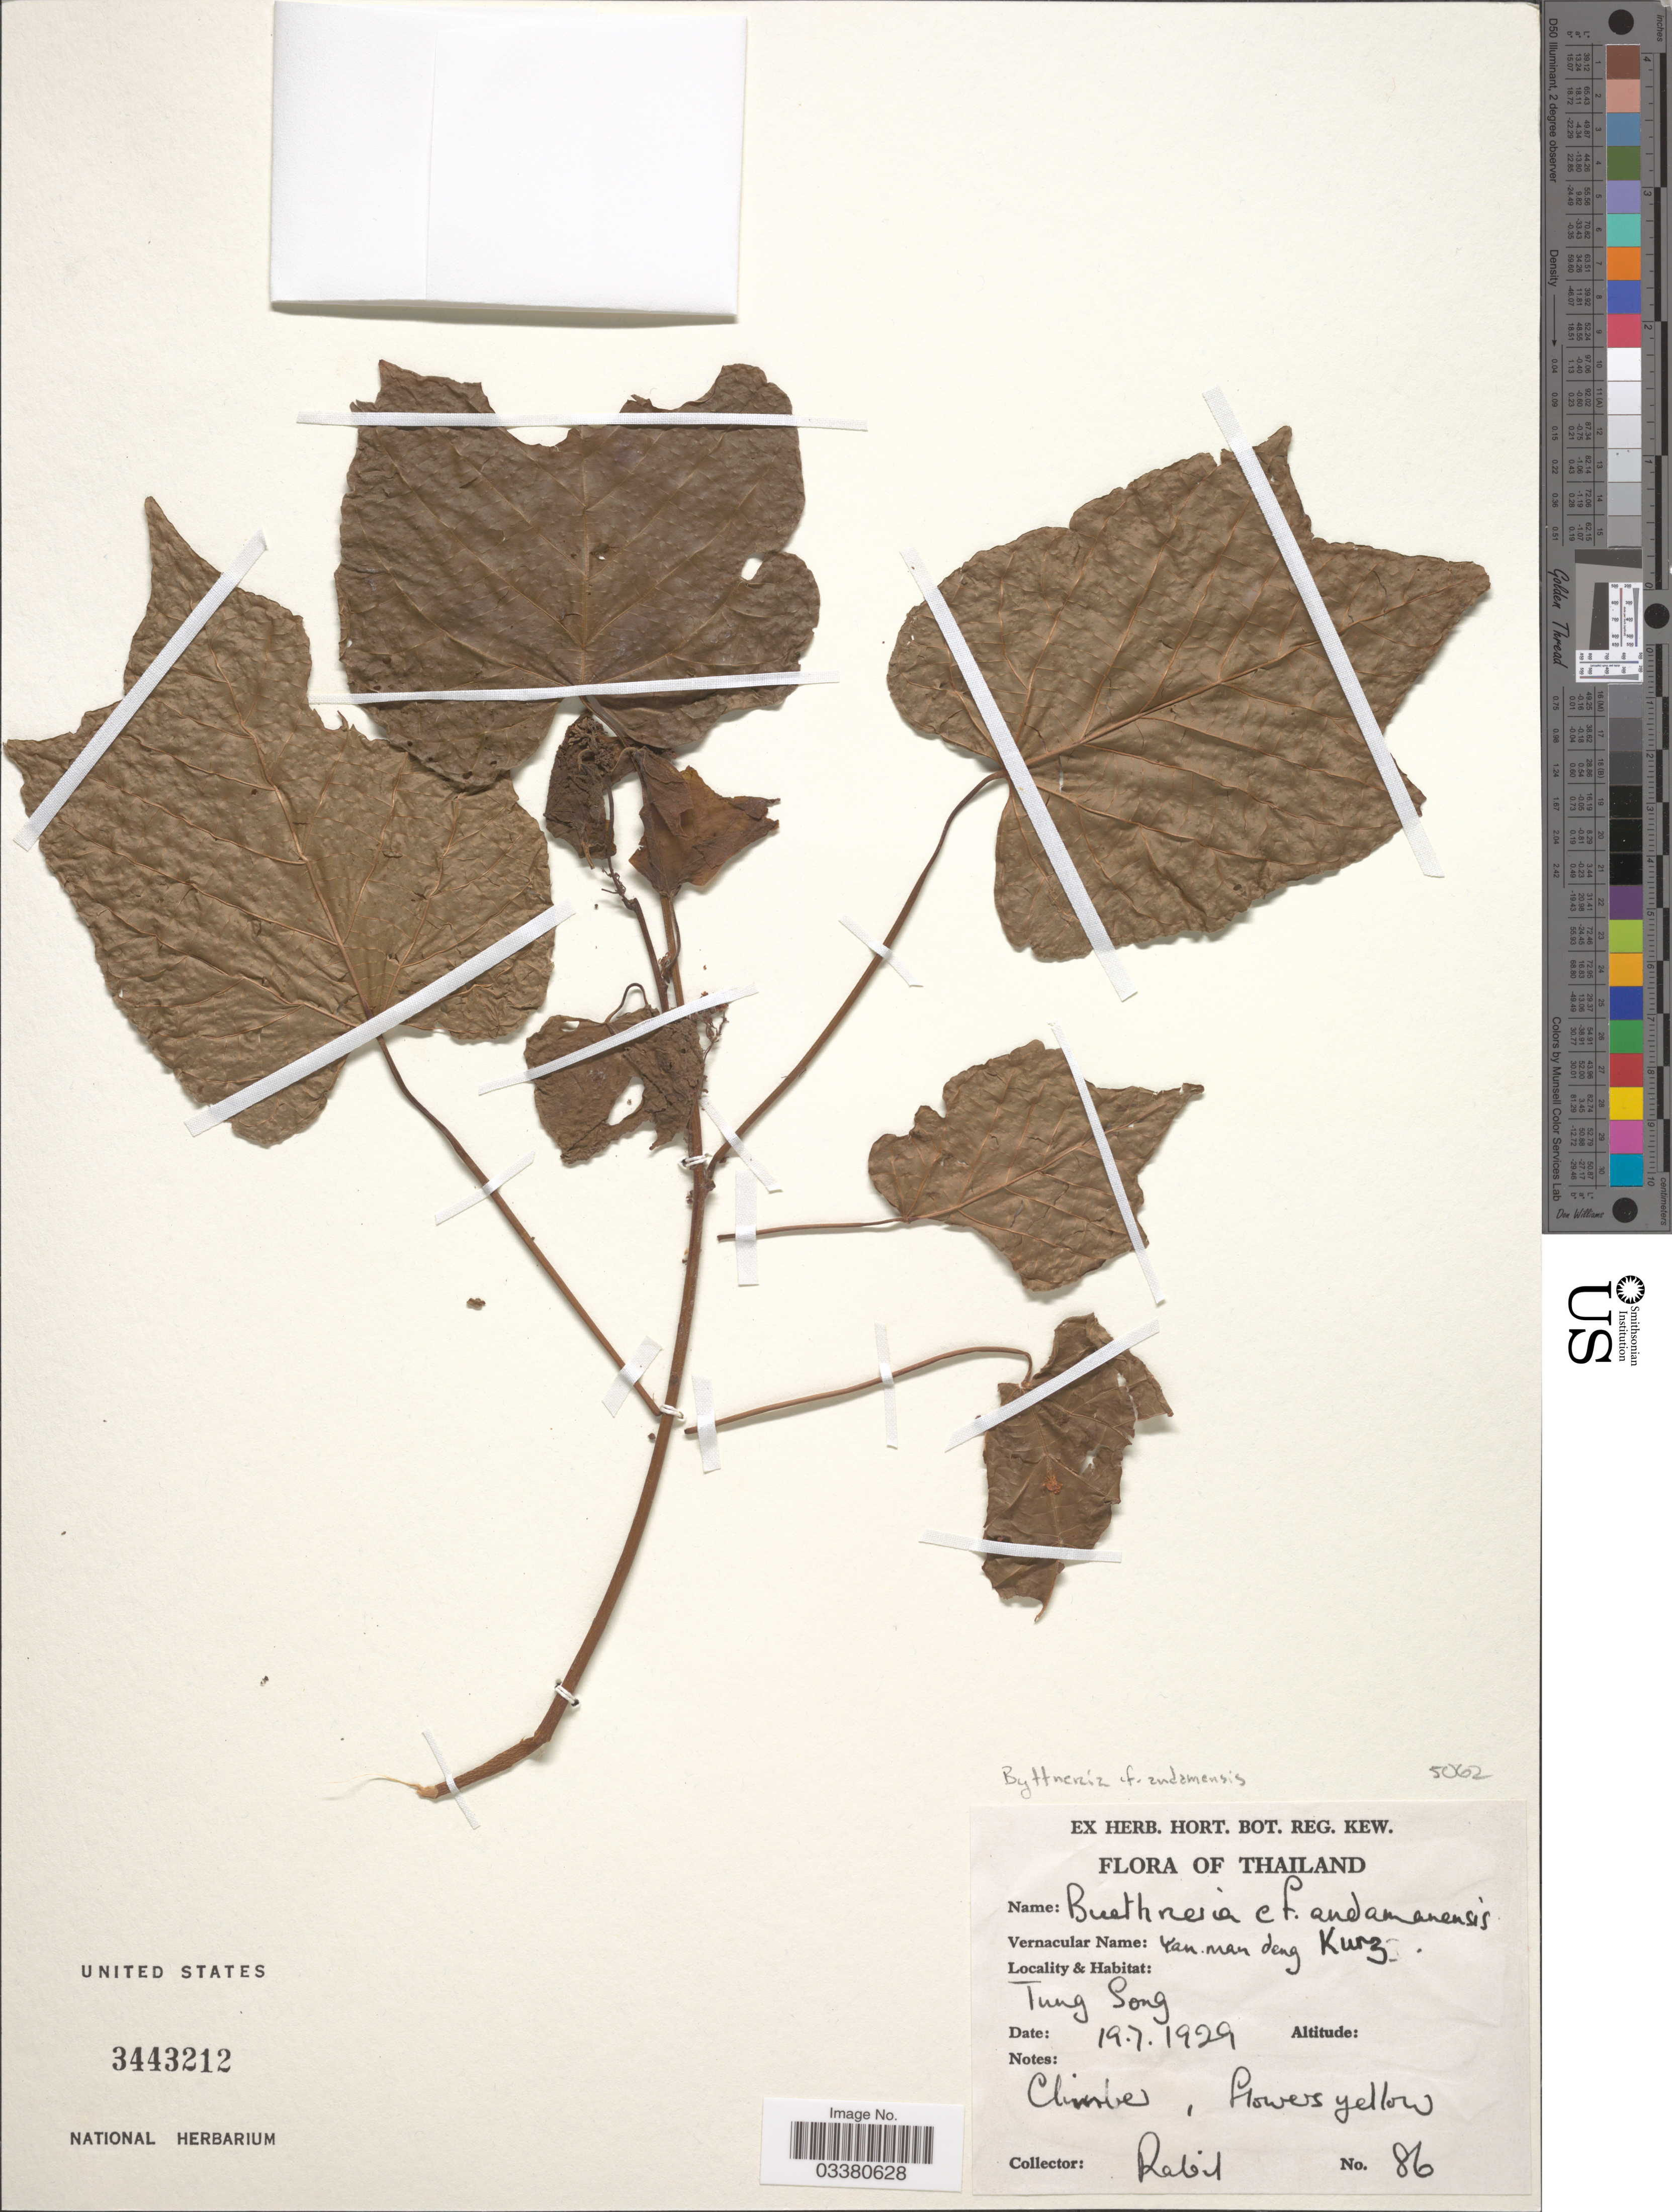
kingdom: Plantae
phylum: Tracheophyta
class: Magnoliopsida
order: Malvales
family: Malvaceae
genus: Byttneria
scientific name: Byttneria andamanensis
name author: Kurz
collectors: -. Rabil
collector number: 86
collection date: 1929-07-19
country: Thailand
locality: Tung Song.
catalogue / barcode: US 3443212